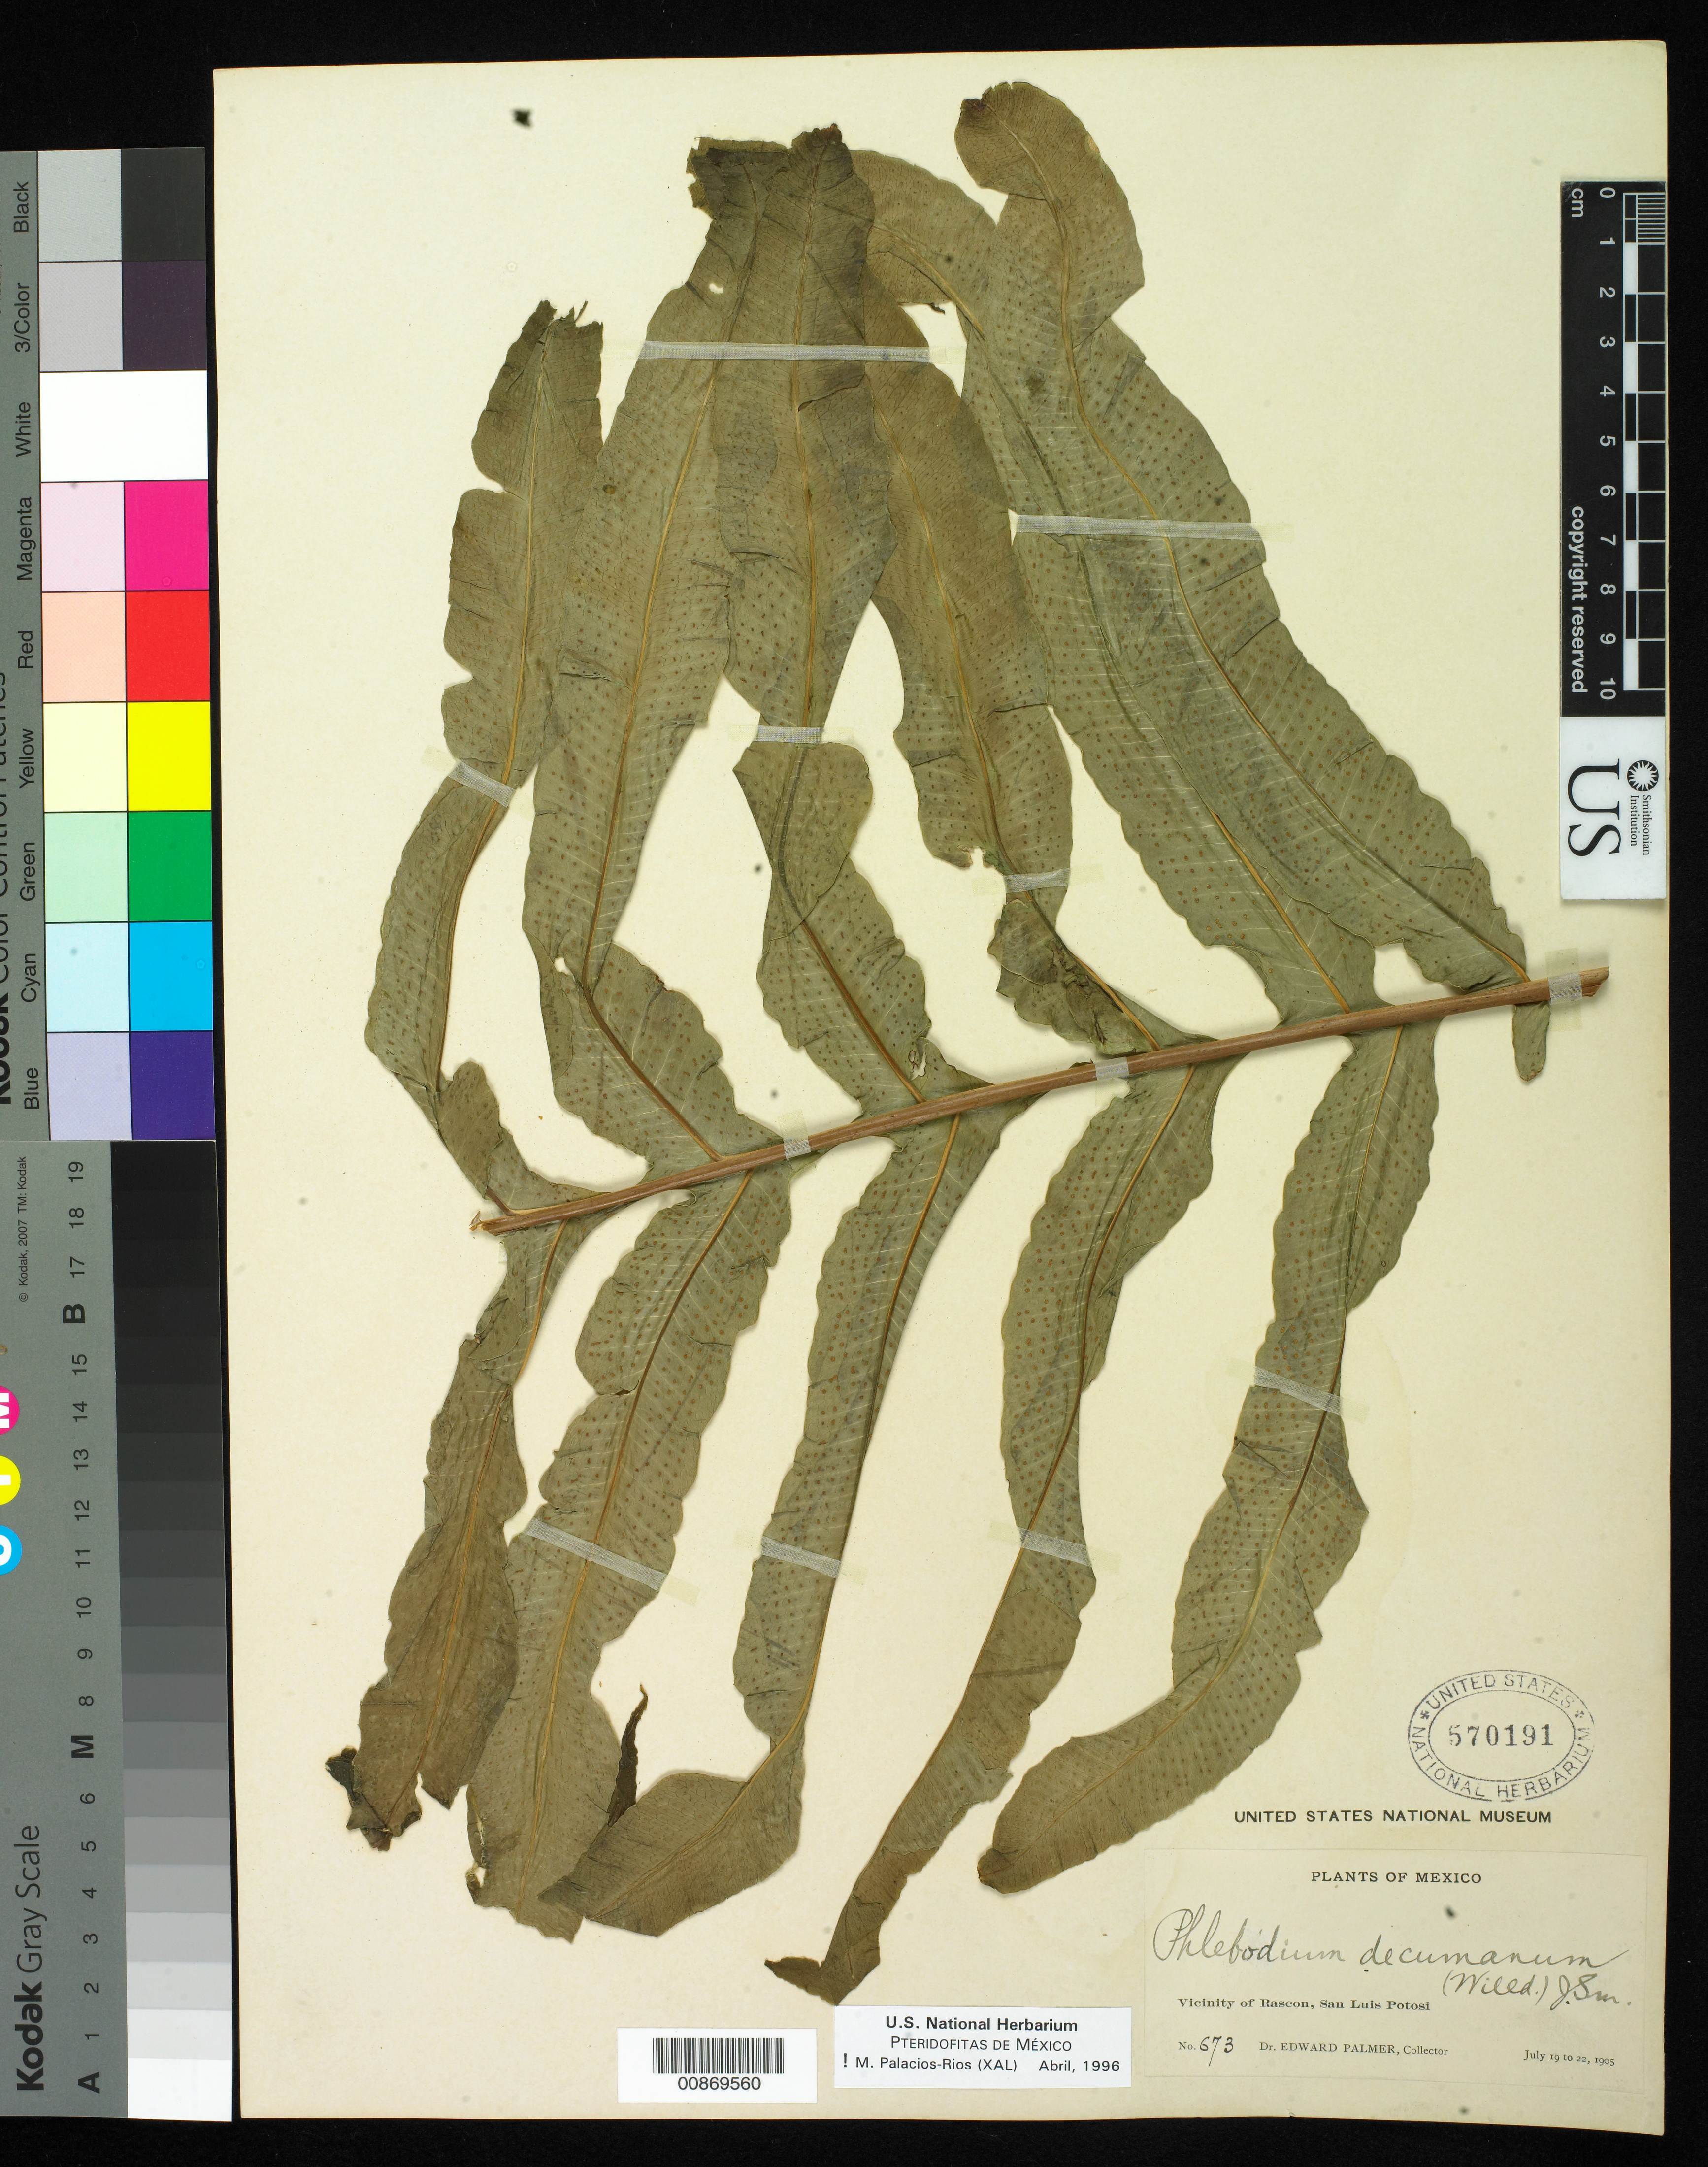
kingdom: Plantae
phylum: Tracheophyta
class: Polypodiopsida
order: Polypodiales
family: Polypodiaceae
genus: Phlebodium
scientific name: Phlebodium decumanum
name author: (Willd.) J. Sm.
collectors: E. Palmer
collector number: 673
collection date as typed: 19 Jul 1905 to 22 Jul 1905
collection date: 1905-07-19/1905-07-22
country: Mexico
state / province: San Luis Potosí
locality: Vicinity of Rascon, San Luis Potosí.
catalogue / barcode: US 570191